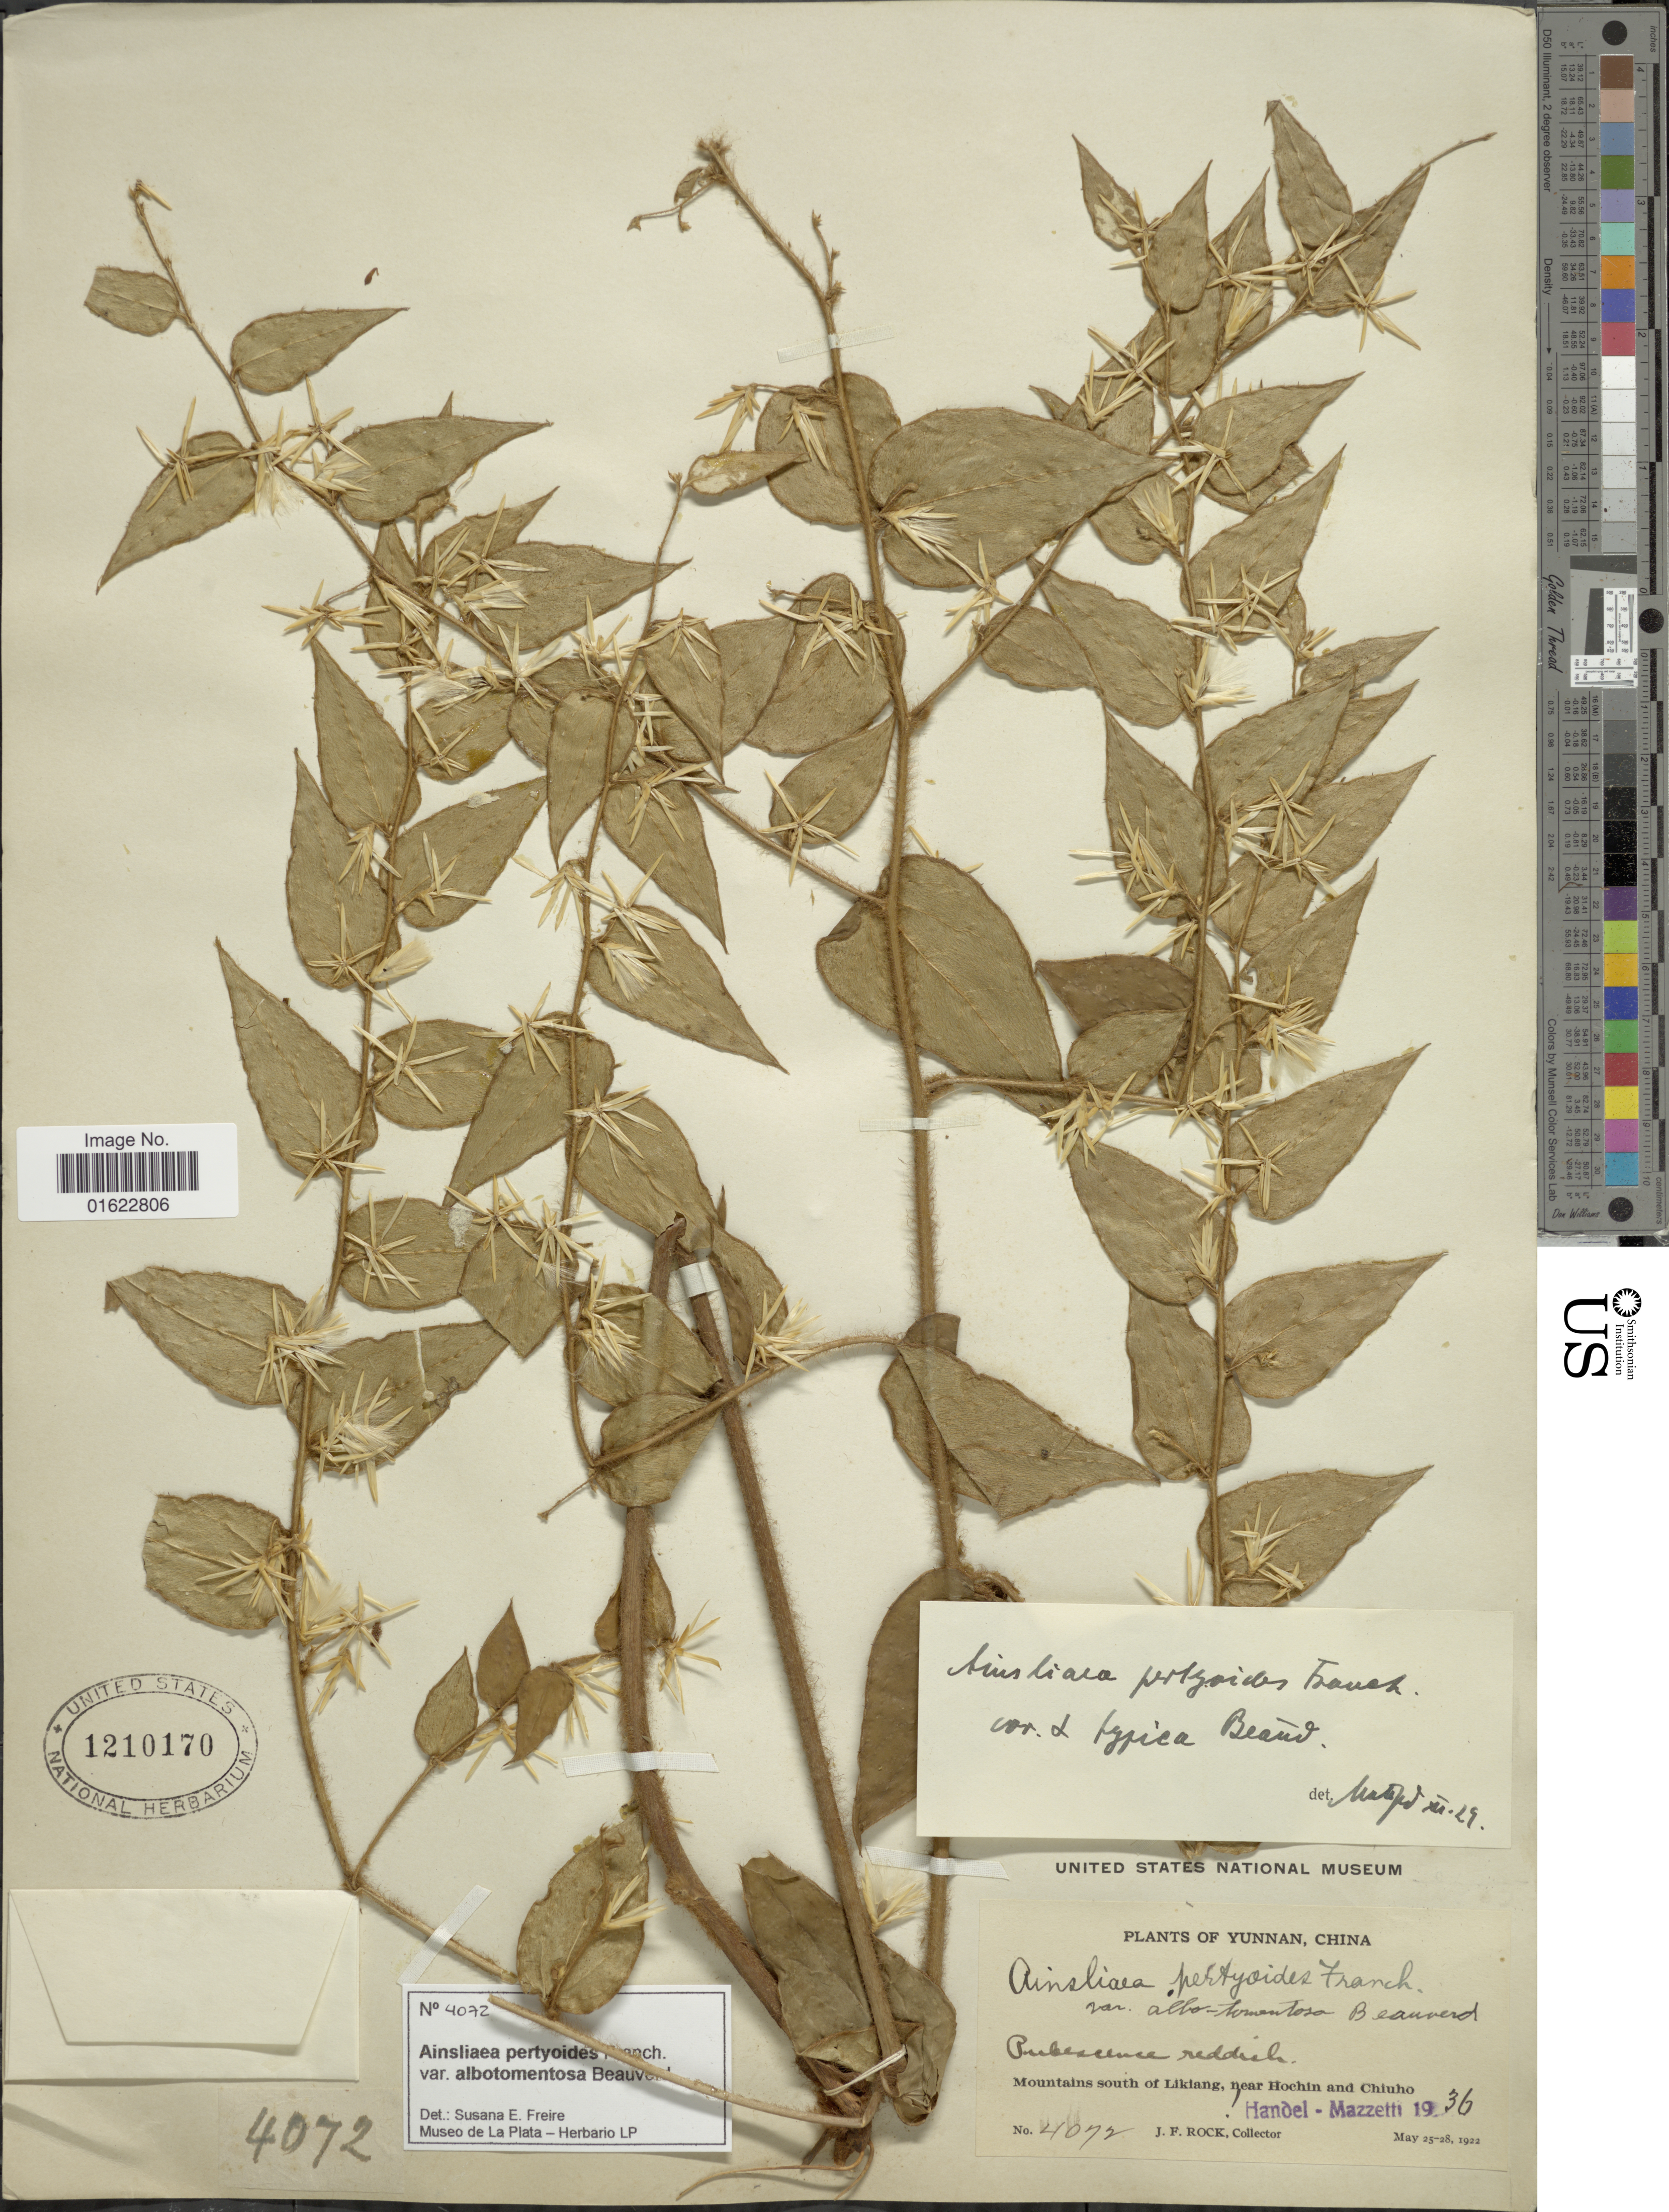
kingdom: Plantae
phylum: Tracheophyta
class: Magnoliopsida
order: Asterales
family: Asteraceae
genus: Ainsliaea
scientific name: Ainsliaea pertyoides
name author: Franch.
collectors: J. Rock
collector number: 4072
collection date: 1922-05-25/1922-05-28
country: China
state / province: Yunnan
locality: Yunnan, China, Mountains south of Likiang, near Hochin and Chiuho.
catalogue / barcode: US 1210170